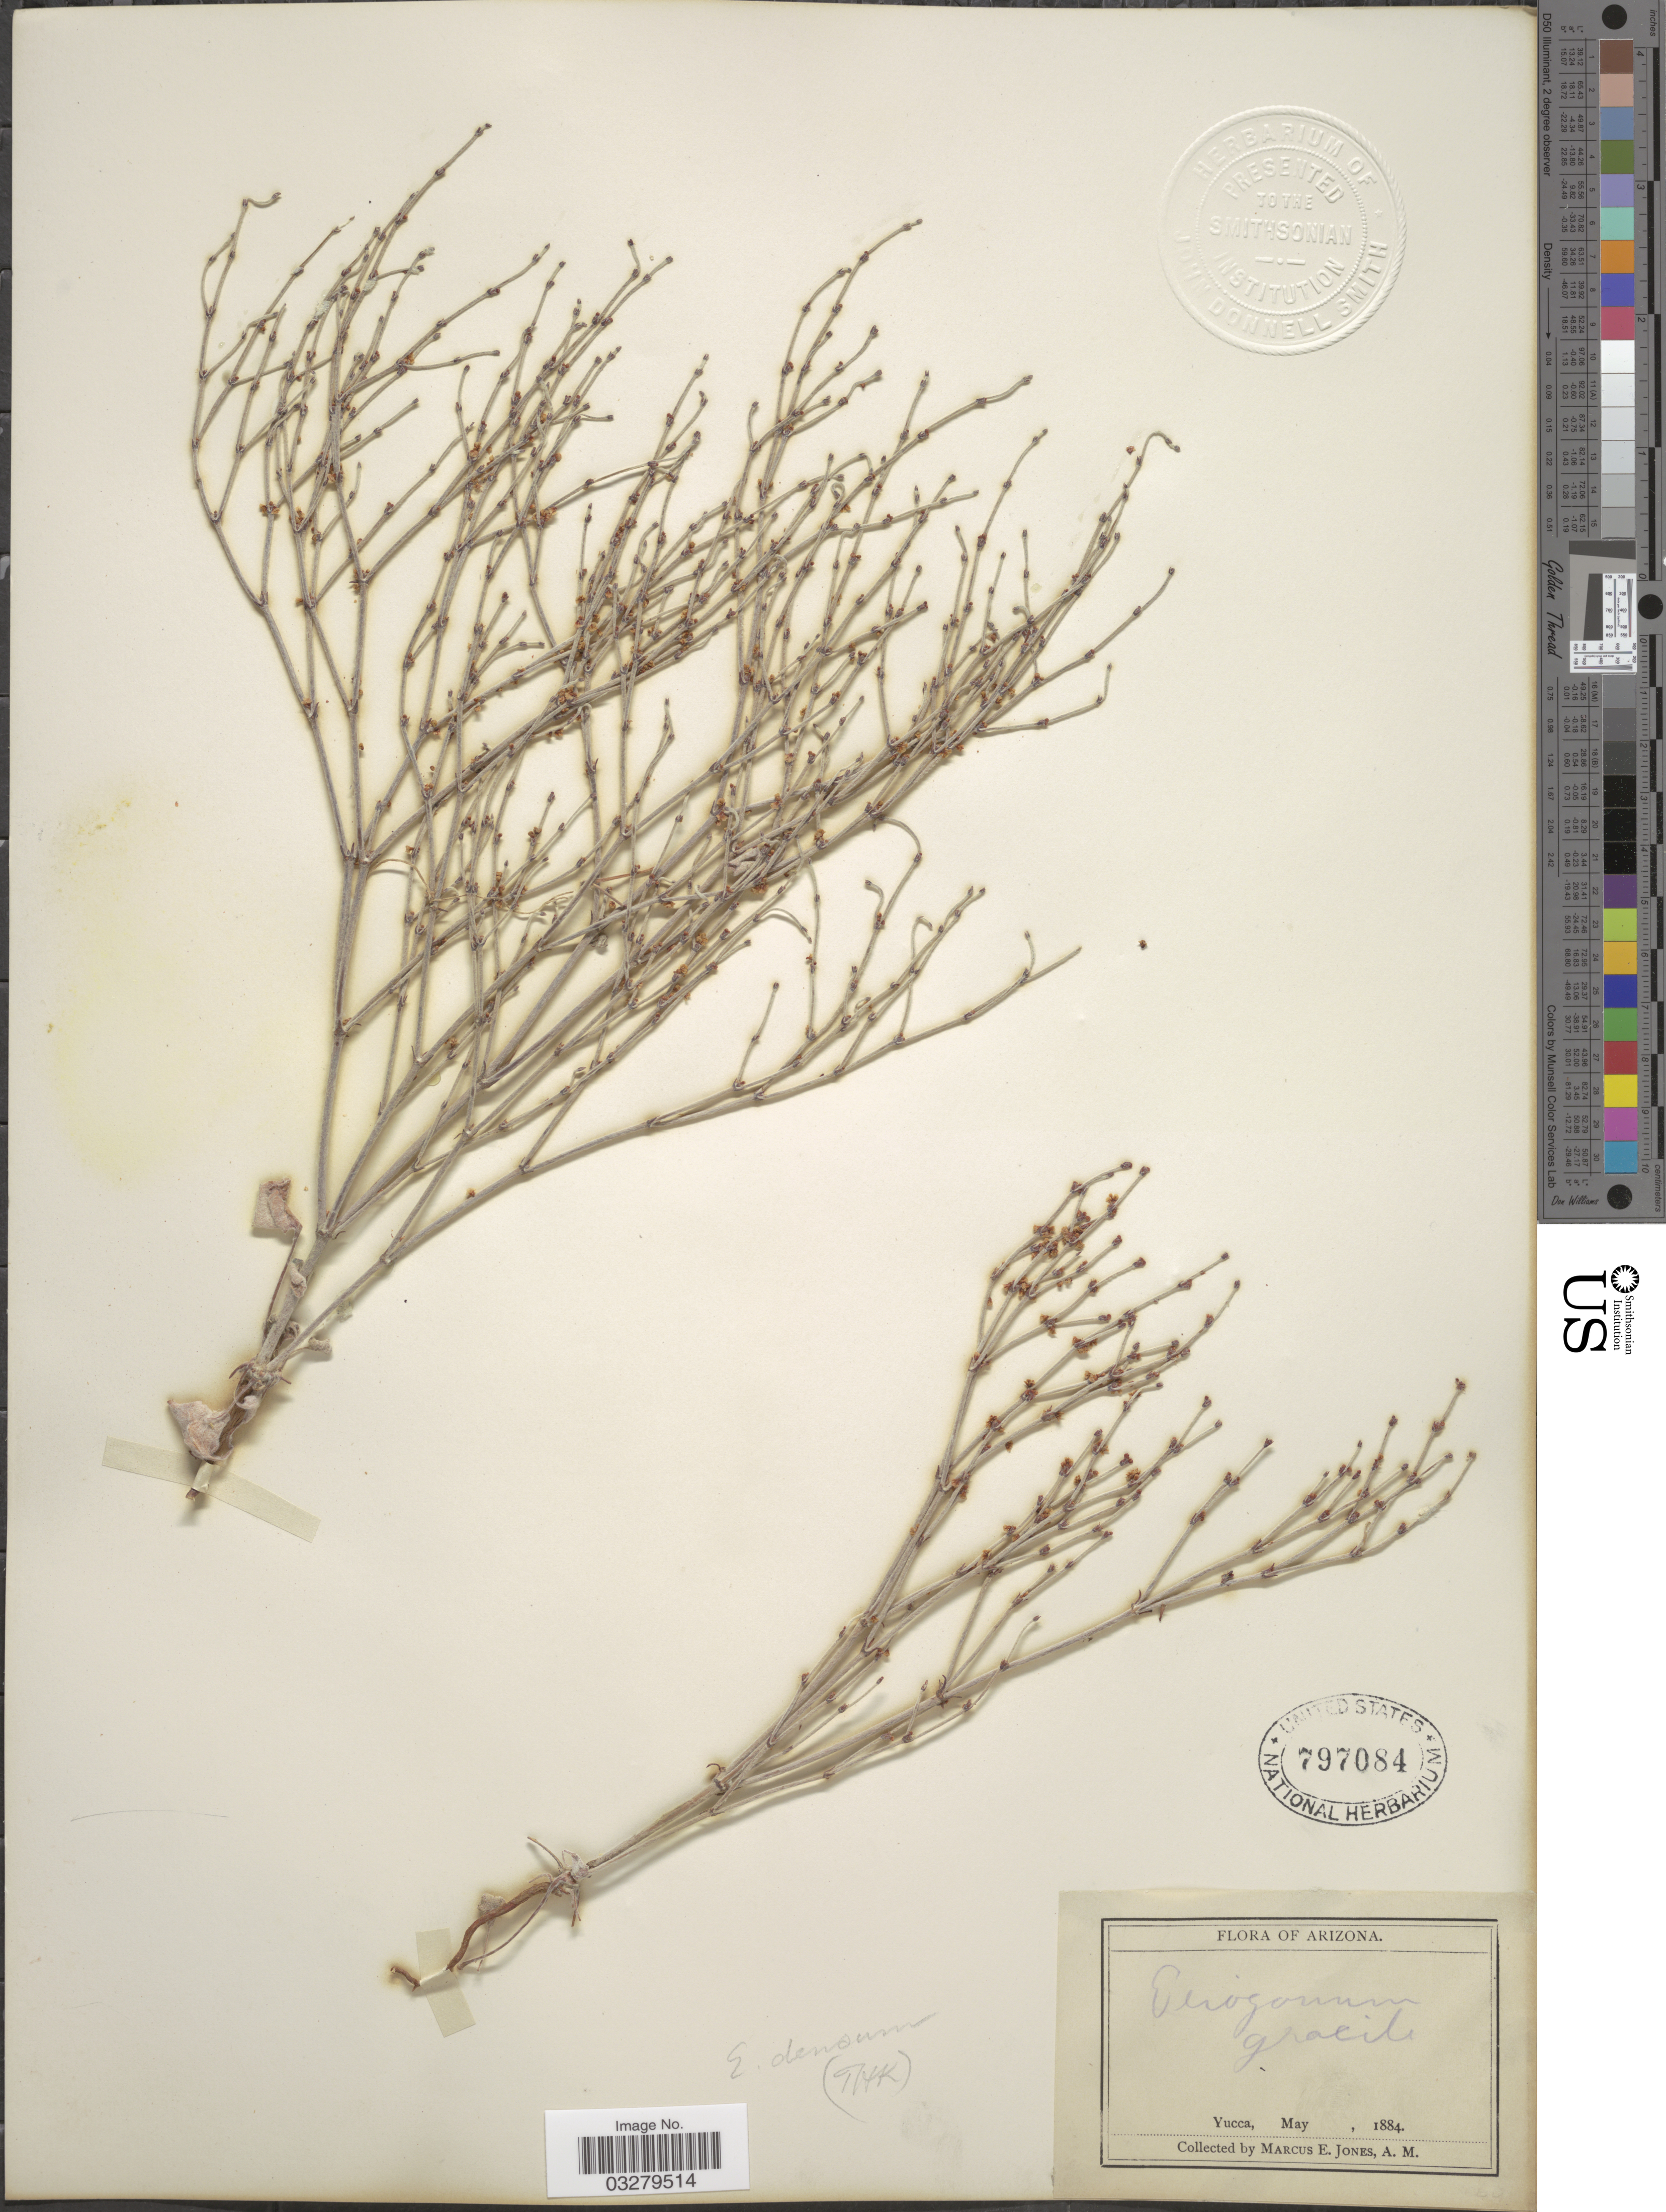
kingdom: Plantae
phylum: Tracheophyta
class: Magnoliopsida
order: Caryophyllales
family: Polygonaceae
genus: Eriogonum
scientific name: Eriogonum palmerianum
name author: Reveal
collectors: M. E. Jones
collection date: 1884-05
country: United States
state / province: Arizona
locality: Yucca.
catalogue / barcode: US 797084